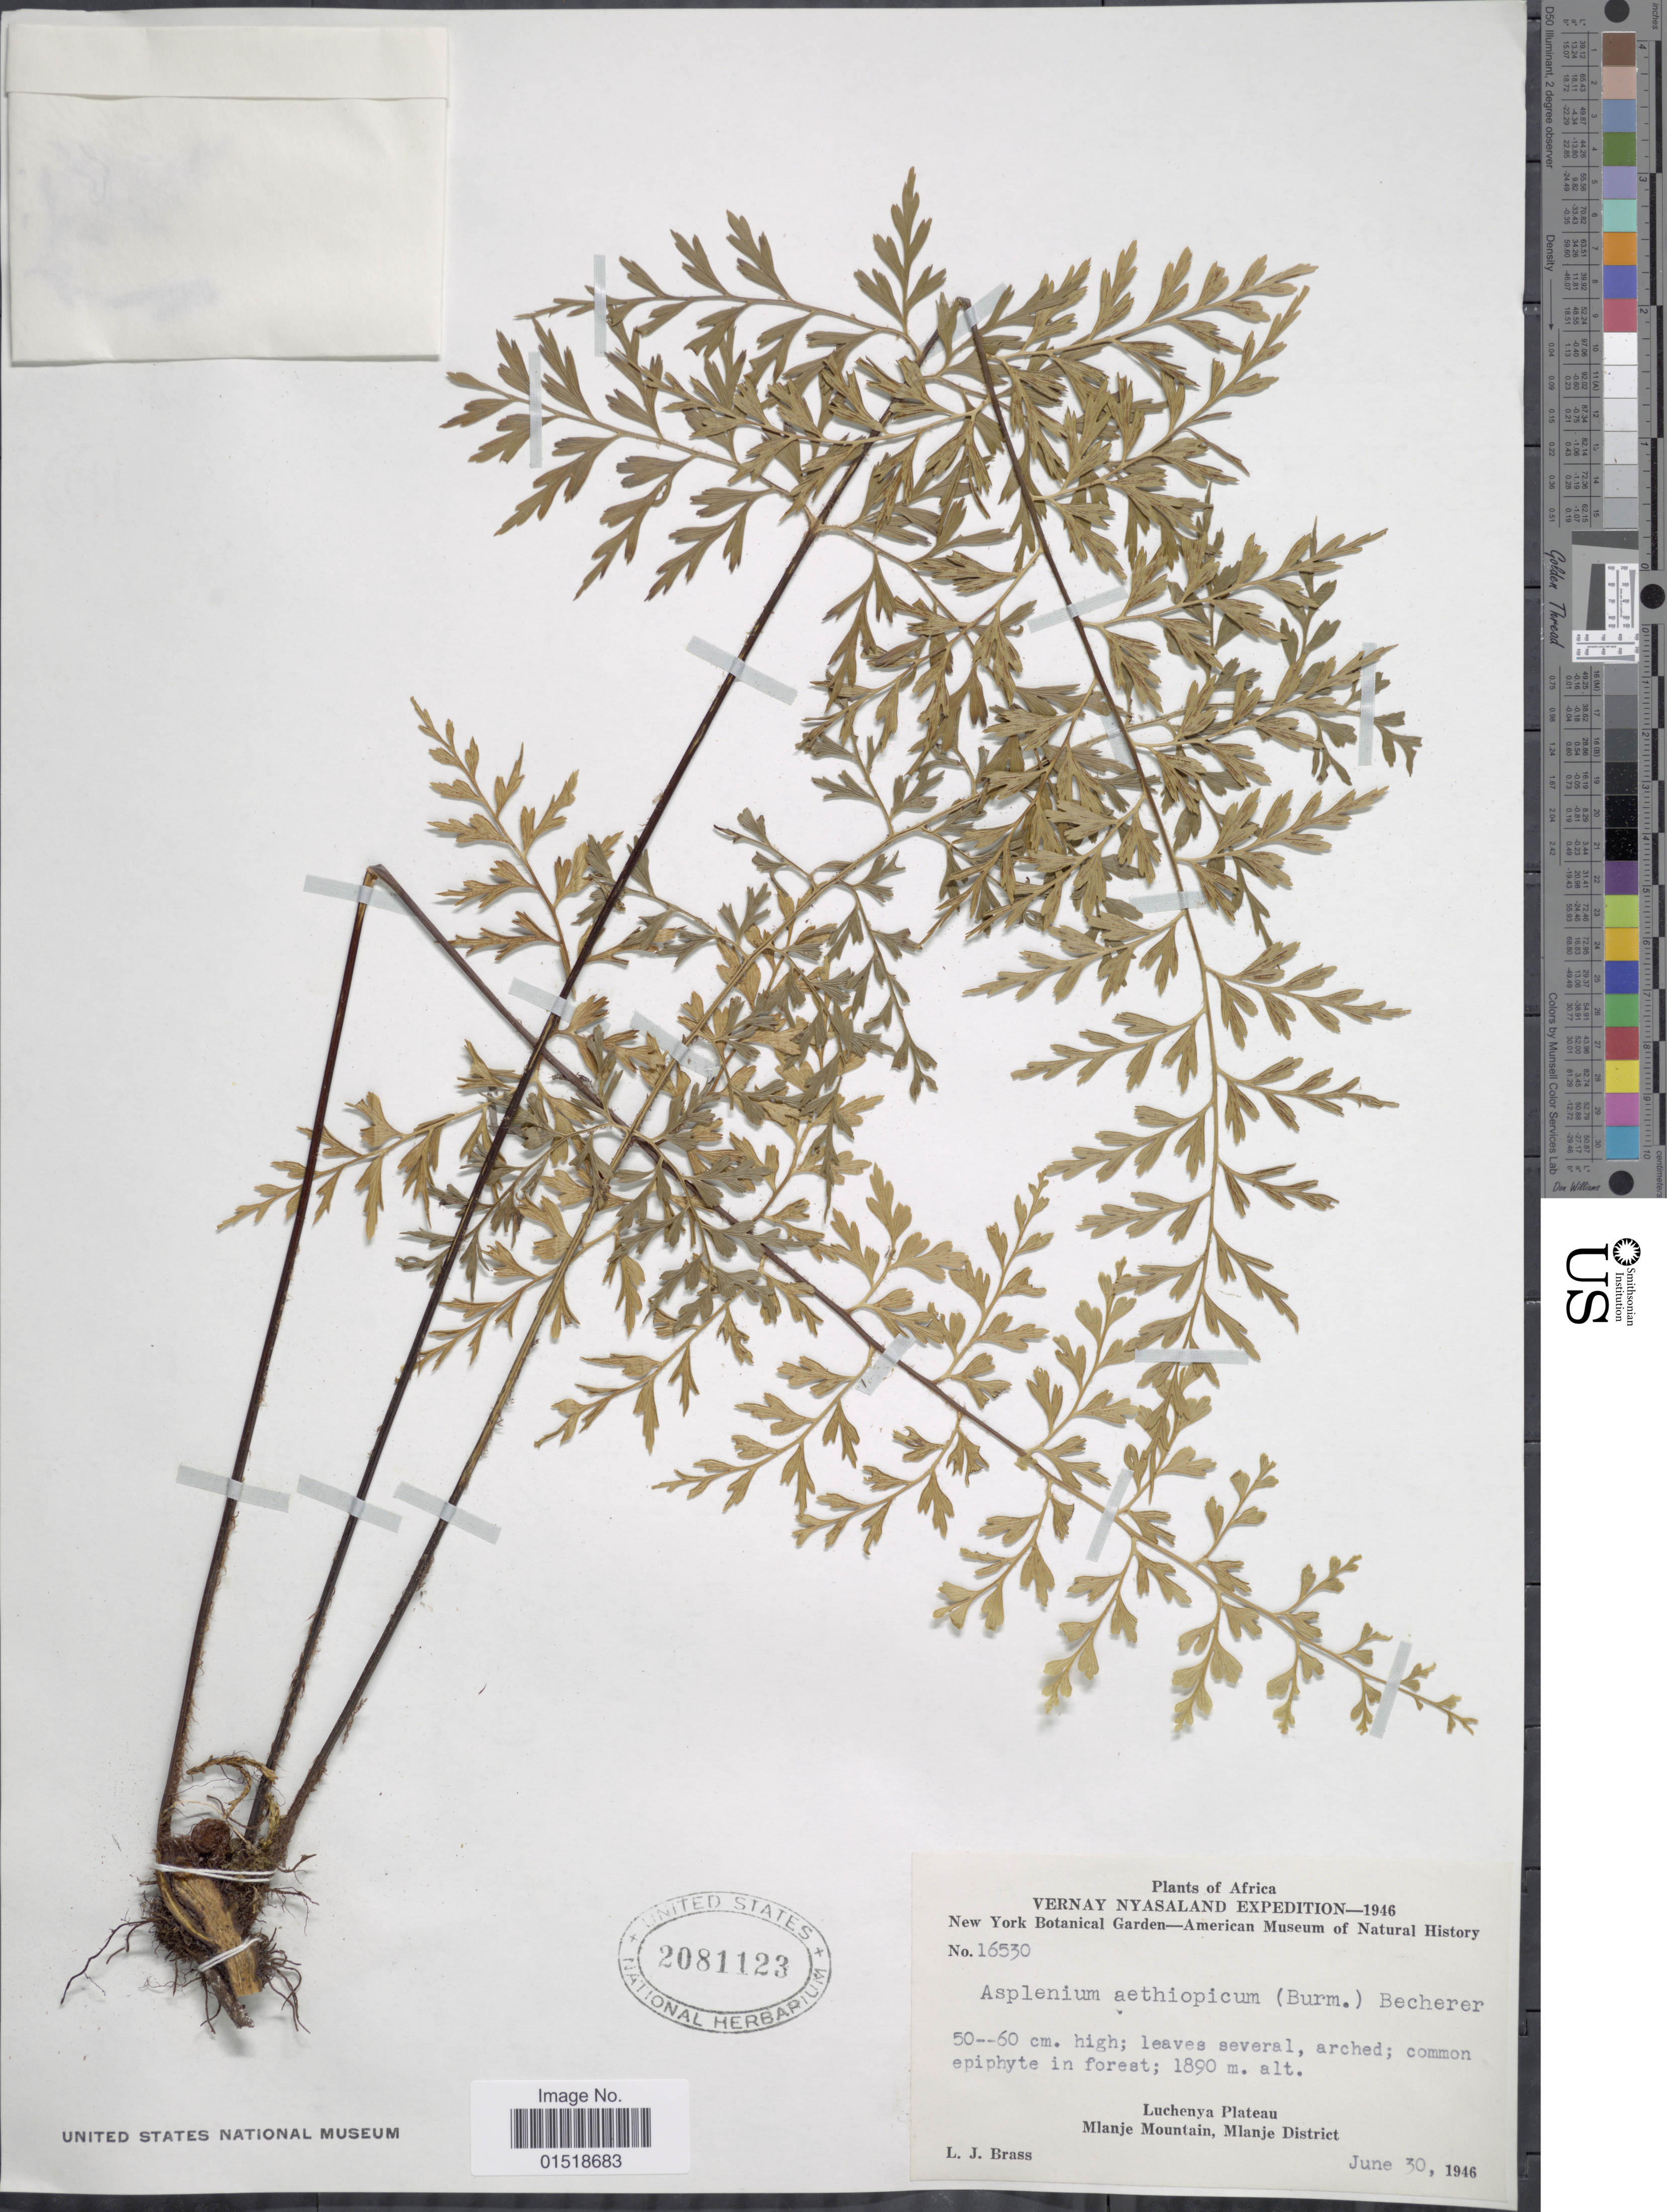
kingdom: Plantae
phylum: Tracheophyta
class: Polypodiopsida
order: Polypodiales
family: Aspleniaceae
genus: Asplenium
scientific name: Asplenium aethiopicum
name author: (Burm. f.) Bech.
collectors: L. J. Brass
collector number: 16530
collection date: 1946-06-30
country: Malawi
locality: Africa. Luchenya Plateau. Mlanje Mountain, Mlanje District.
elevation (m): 1890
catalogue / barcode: US 2081123